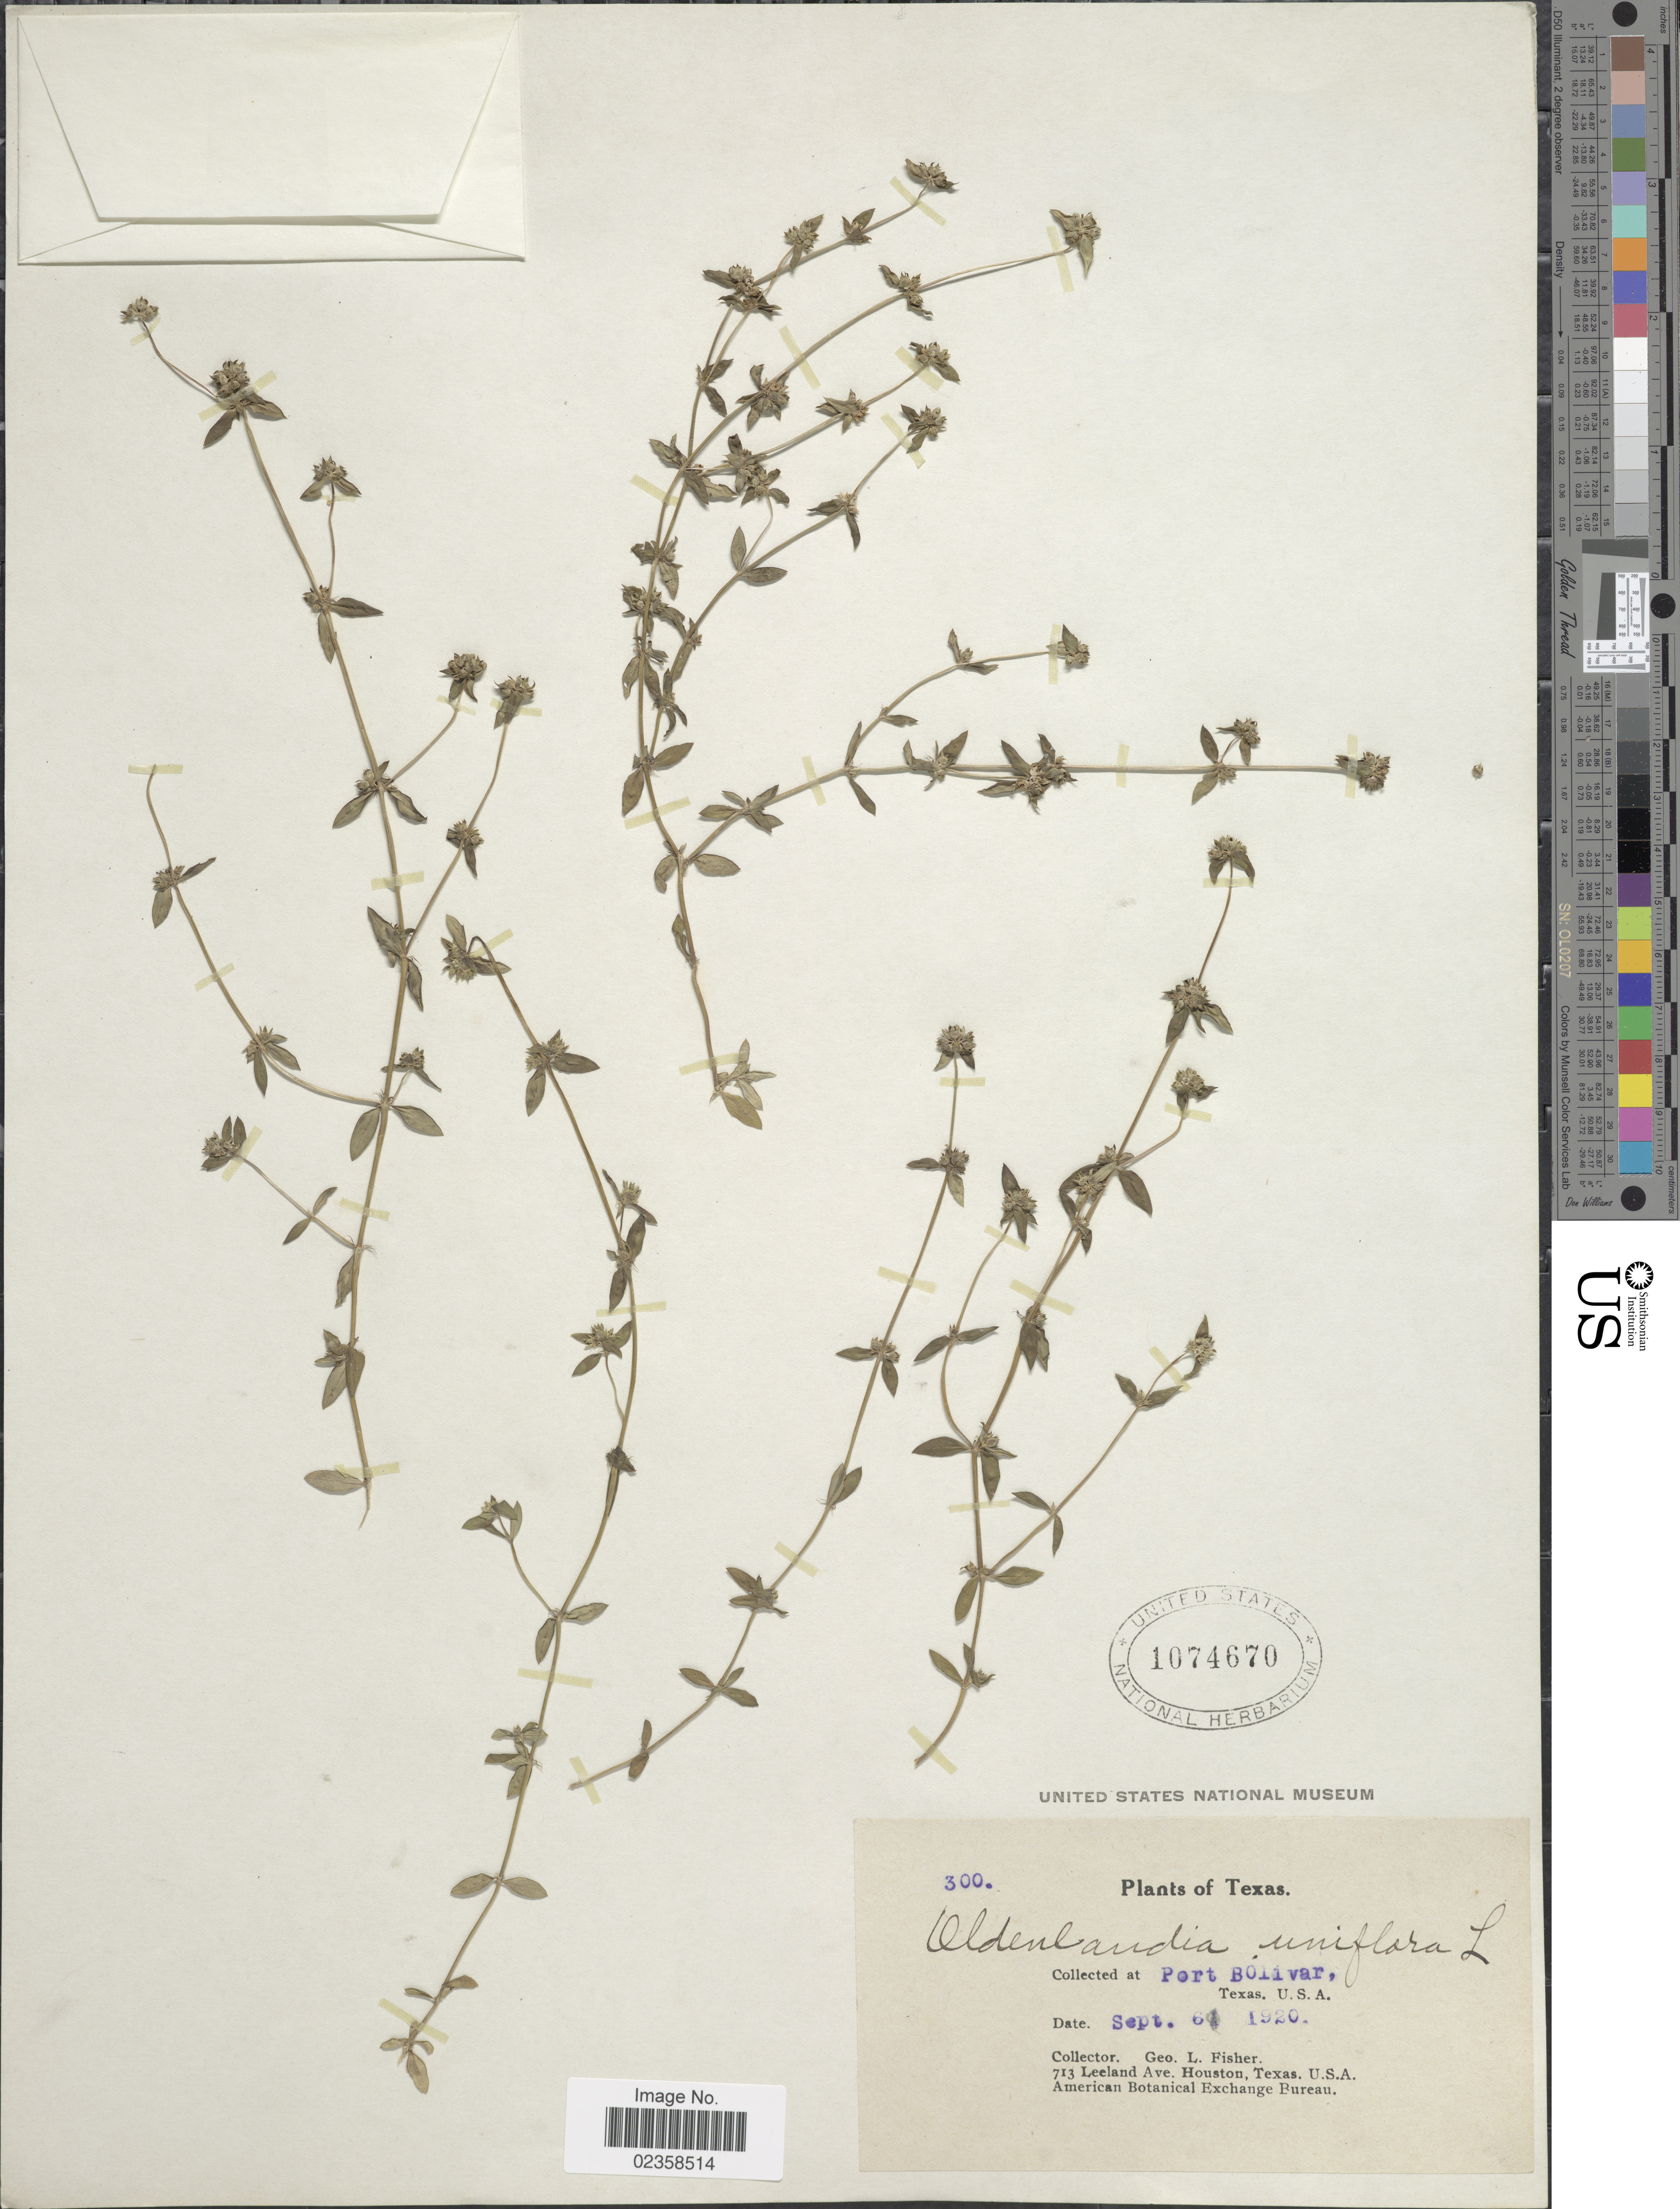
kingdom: Plantae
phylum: Tracheophyta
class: Magnoliopsida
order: Gentianales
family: Rubiaceae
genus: Oldenlandia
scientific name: Oldenlandia uniflora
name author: L.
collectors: G. L. Fisher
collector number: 300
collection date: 1920-09-06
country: United States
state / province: Texas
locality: At Port Bolivar, Texas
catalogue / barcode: US 1074670